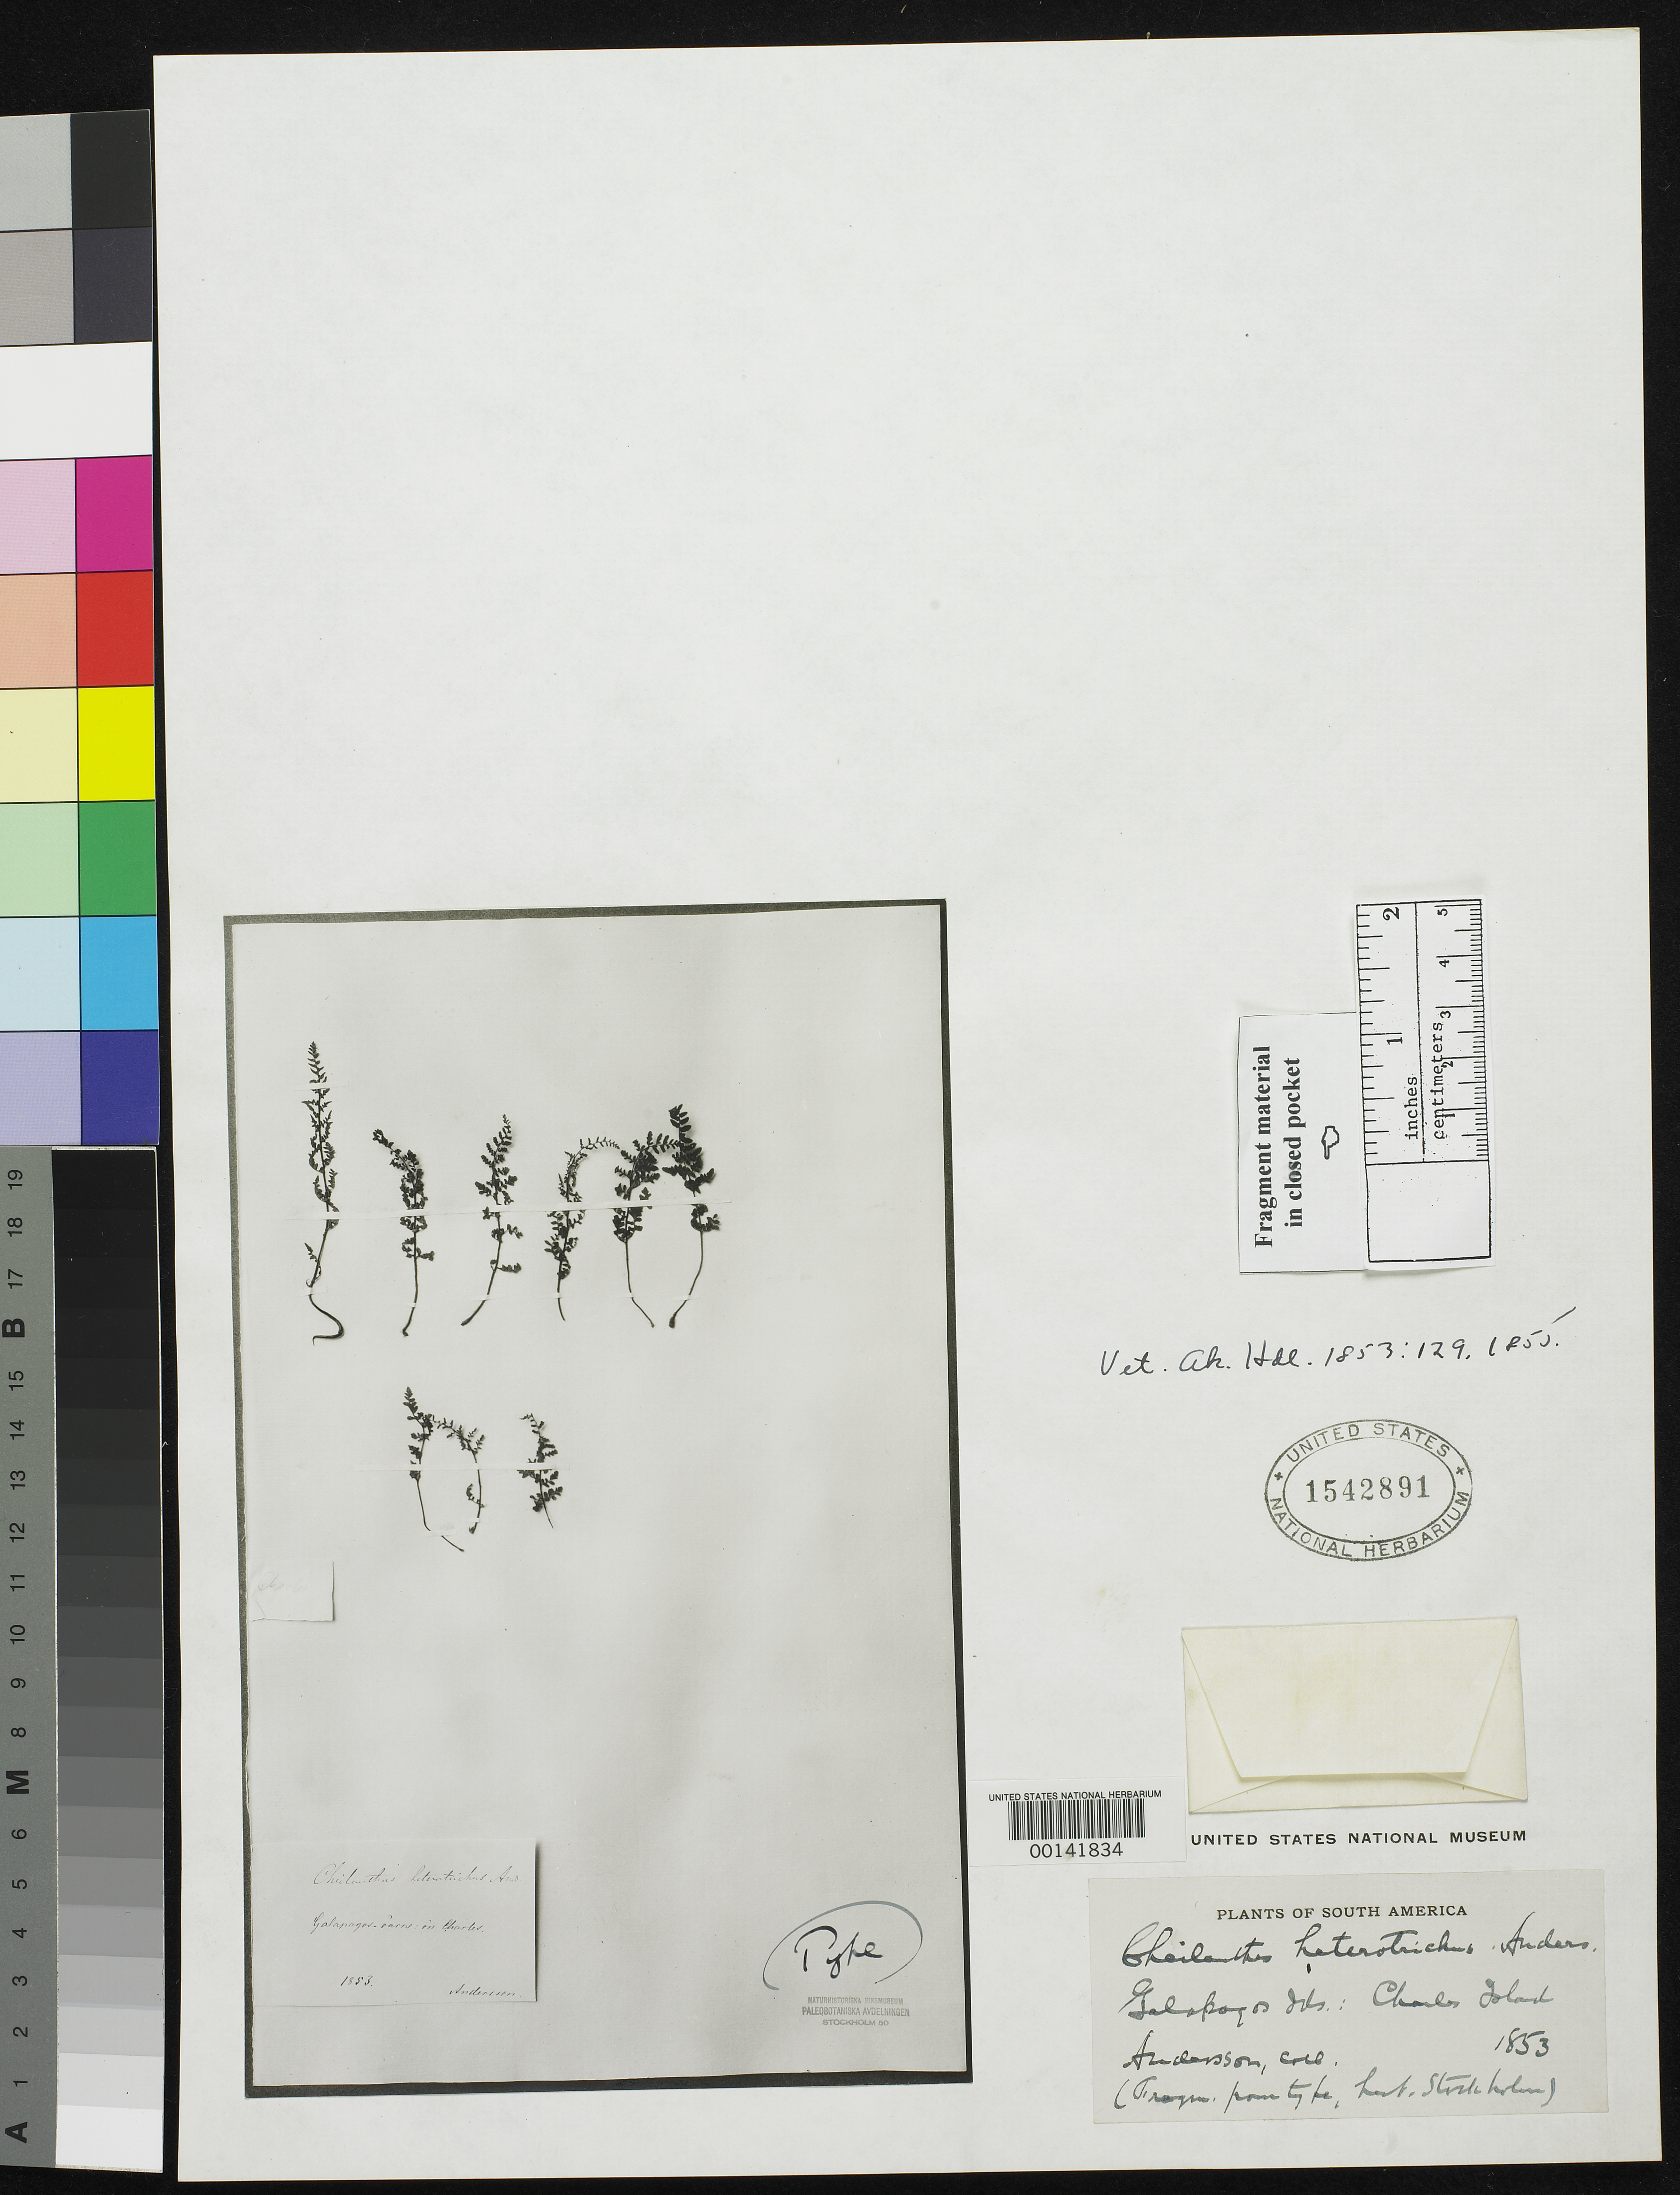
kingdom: Plantae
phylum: Tracheophyta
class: Polypodiopsida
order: Polypodiales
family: Pteridaceae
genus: Cheilanthes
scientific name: Cheilanthes heterotricha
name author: Andersson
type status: Type Fragment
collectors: N. J. Anderson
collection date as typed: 1853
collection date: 1853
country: Ecuador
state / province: Colón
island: Galápagos Is.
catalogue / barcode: US 1542891